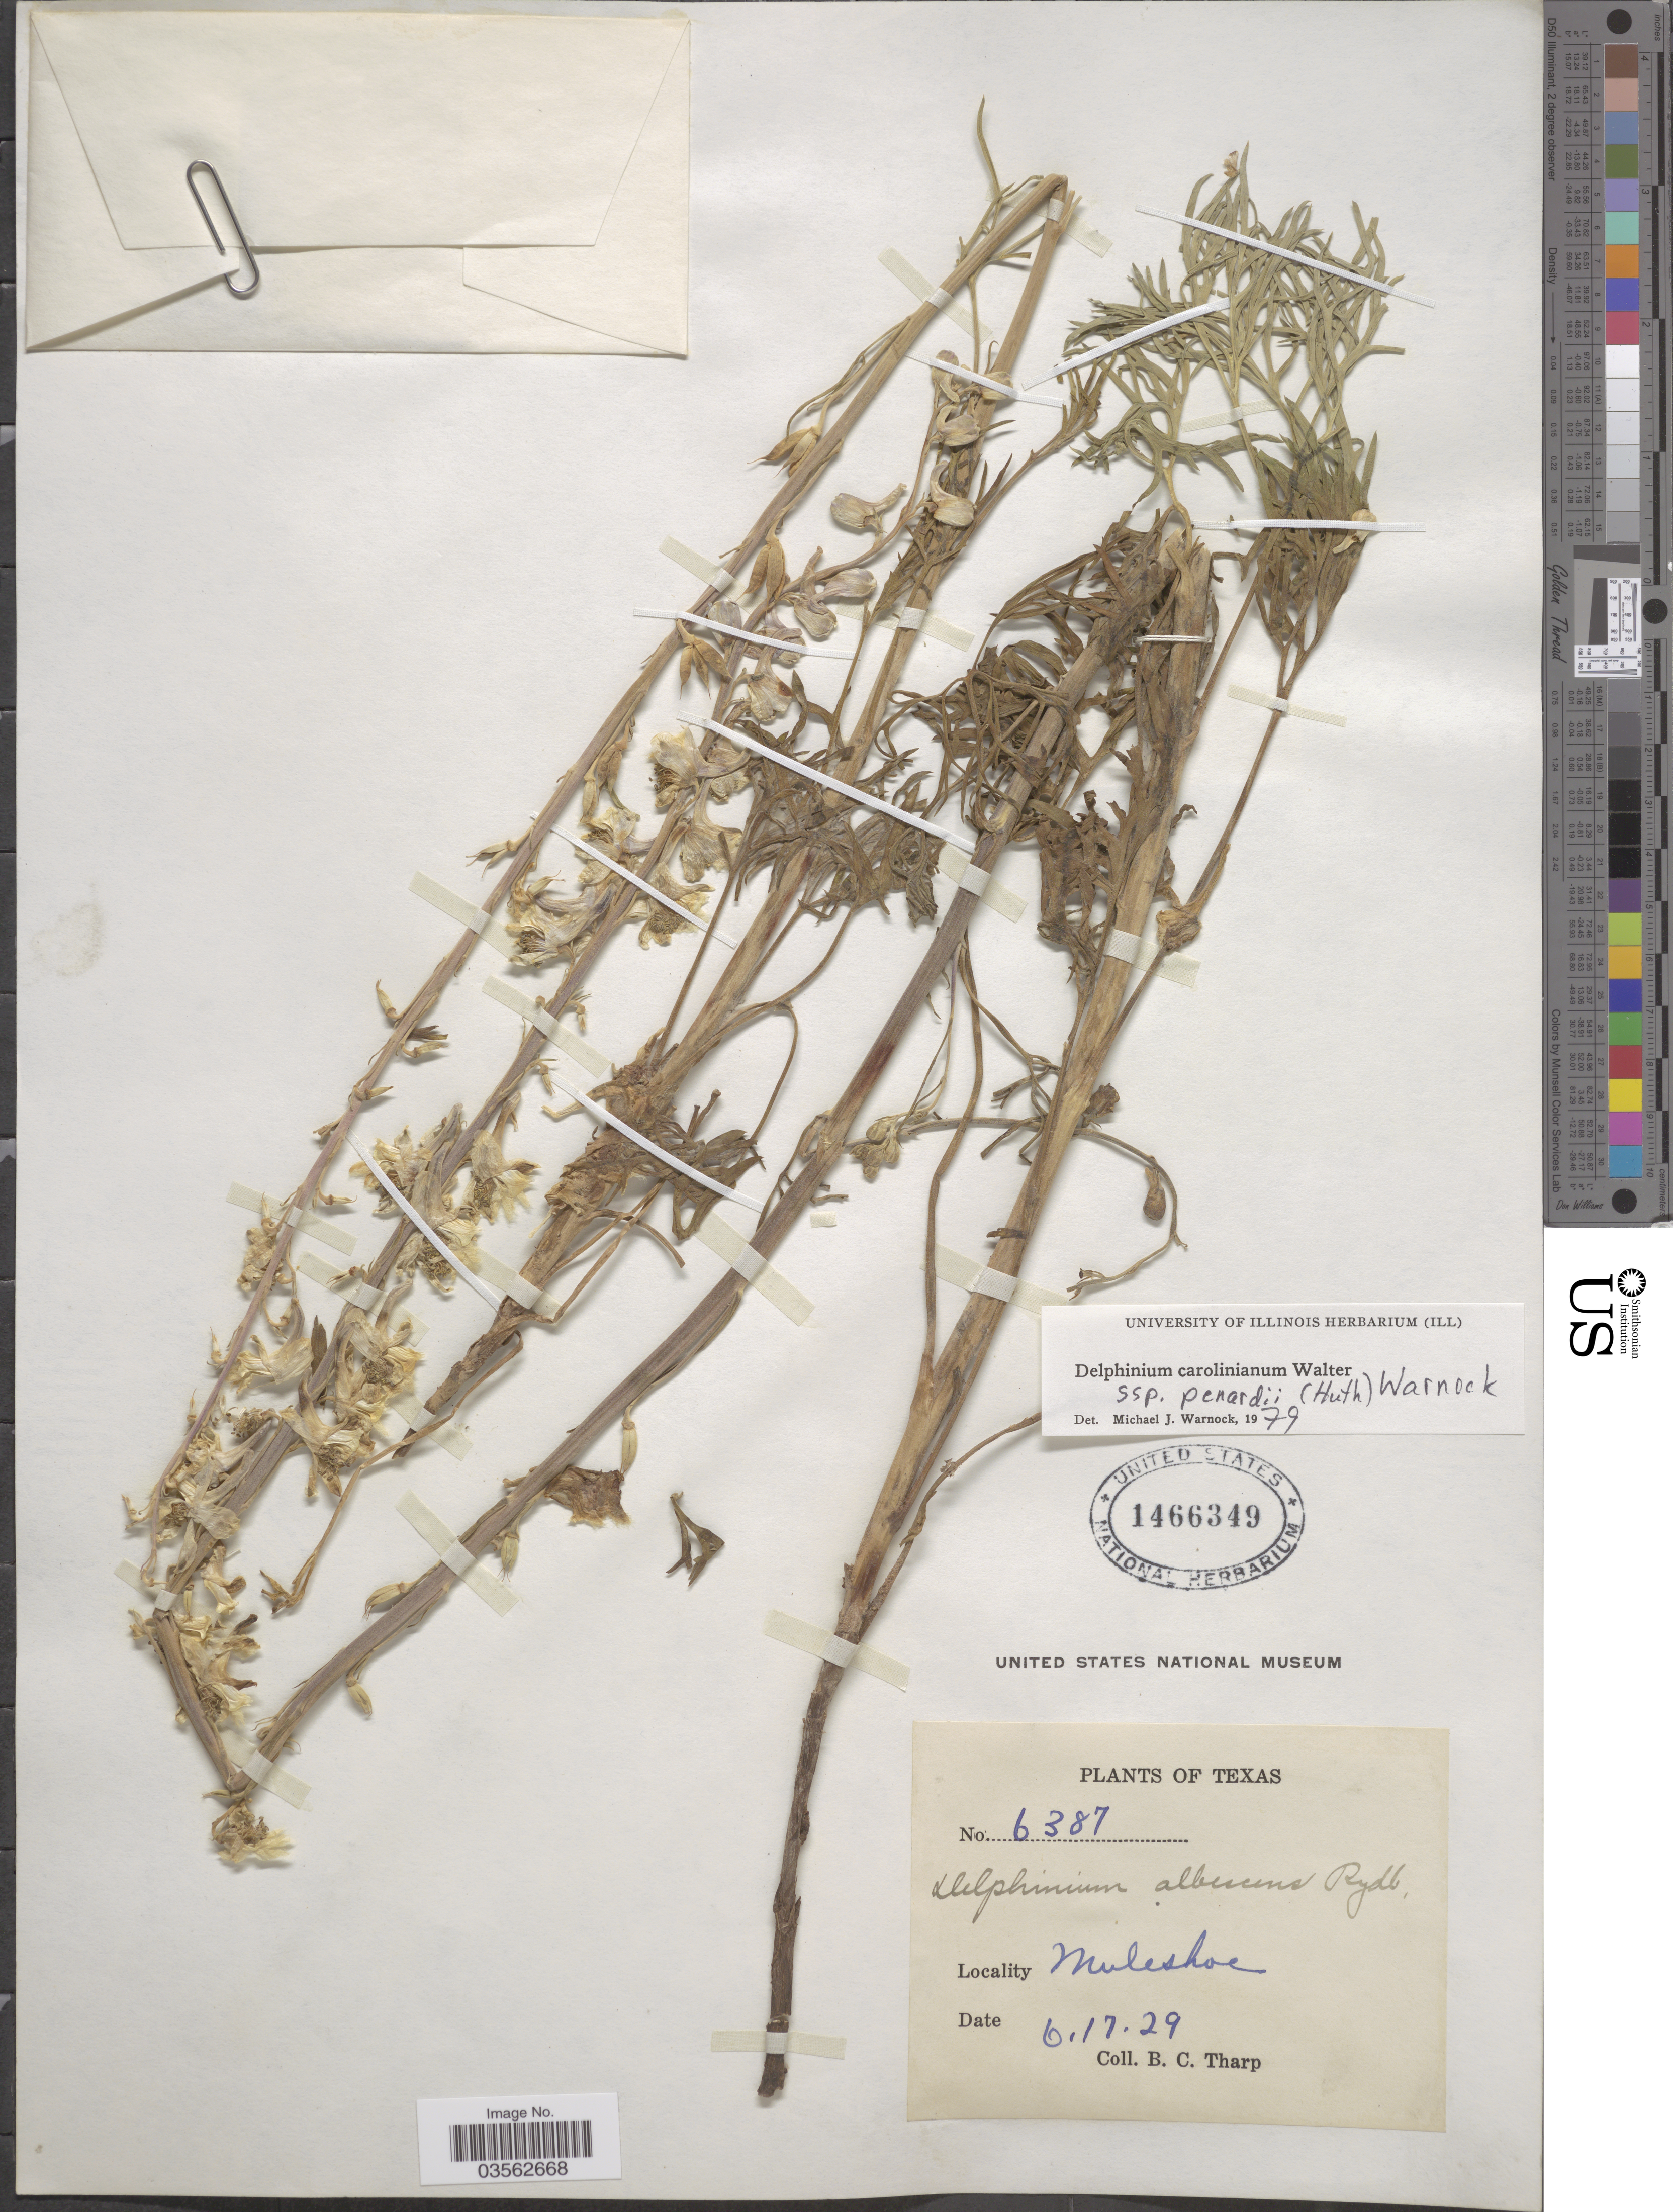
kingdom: Plantae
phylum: Tracheophyta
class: Magnoliopsida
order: Ranunculales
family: Ranunculaceae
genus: Delphinium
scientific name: Delphinium carolinianum subsp. penardii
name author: (Huth) M.J. Warnock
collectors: B. C. Tharp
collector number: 6387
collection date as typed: Transcribed d/m/y: 17/6/29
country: United States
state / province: Texas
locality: Muleshoe.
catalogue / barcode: US 1466349